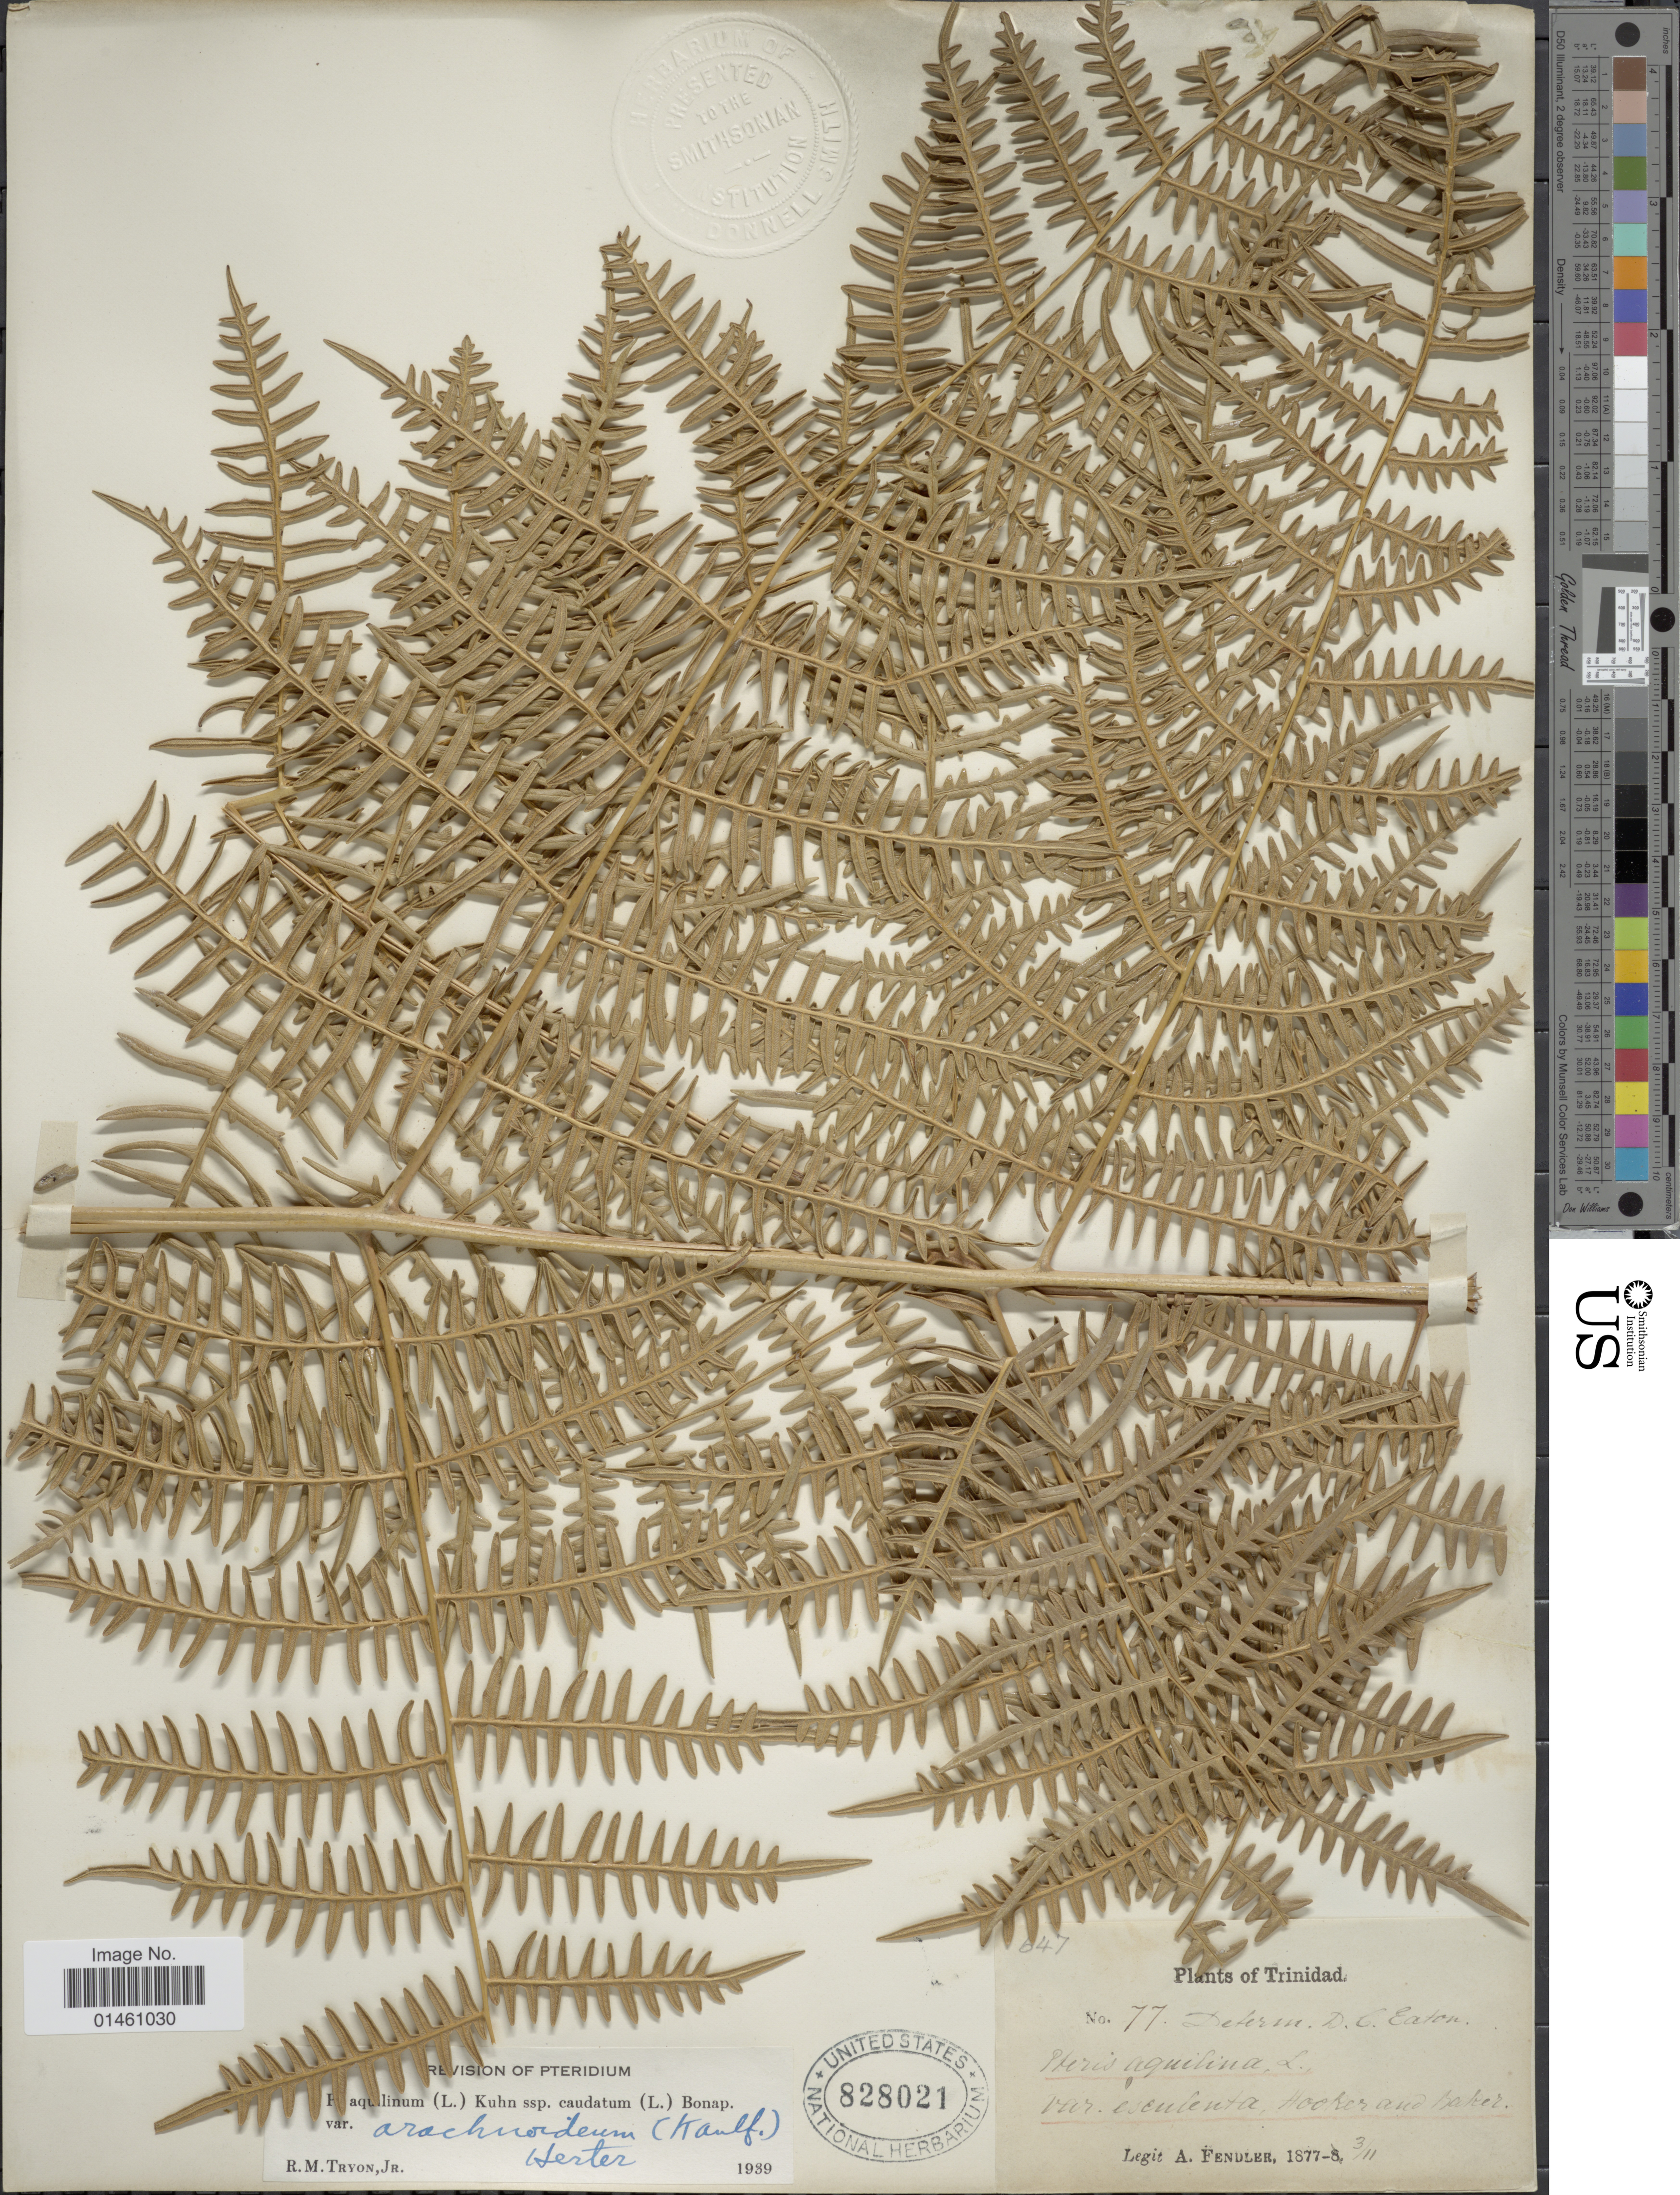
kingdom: Plantae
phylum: Tracheophyta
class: Polypodiopsida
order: Polypodiales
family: Dennstaedtiaceae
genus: Pteridium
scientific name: Pteridium aquilinum var. arachnoideum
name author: (Kaulf.) Herter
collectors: A. Fendler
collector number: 77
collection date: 1877-11-03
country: Trinidad and Tobago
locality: Trinidad.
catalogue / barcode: US 828021